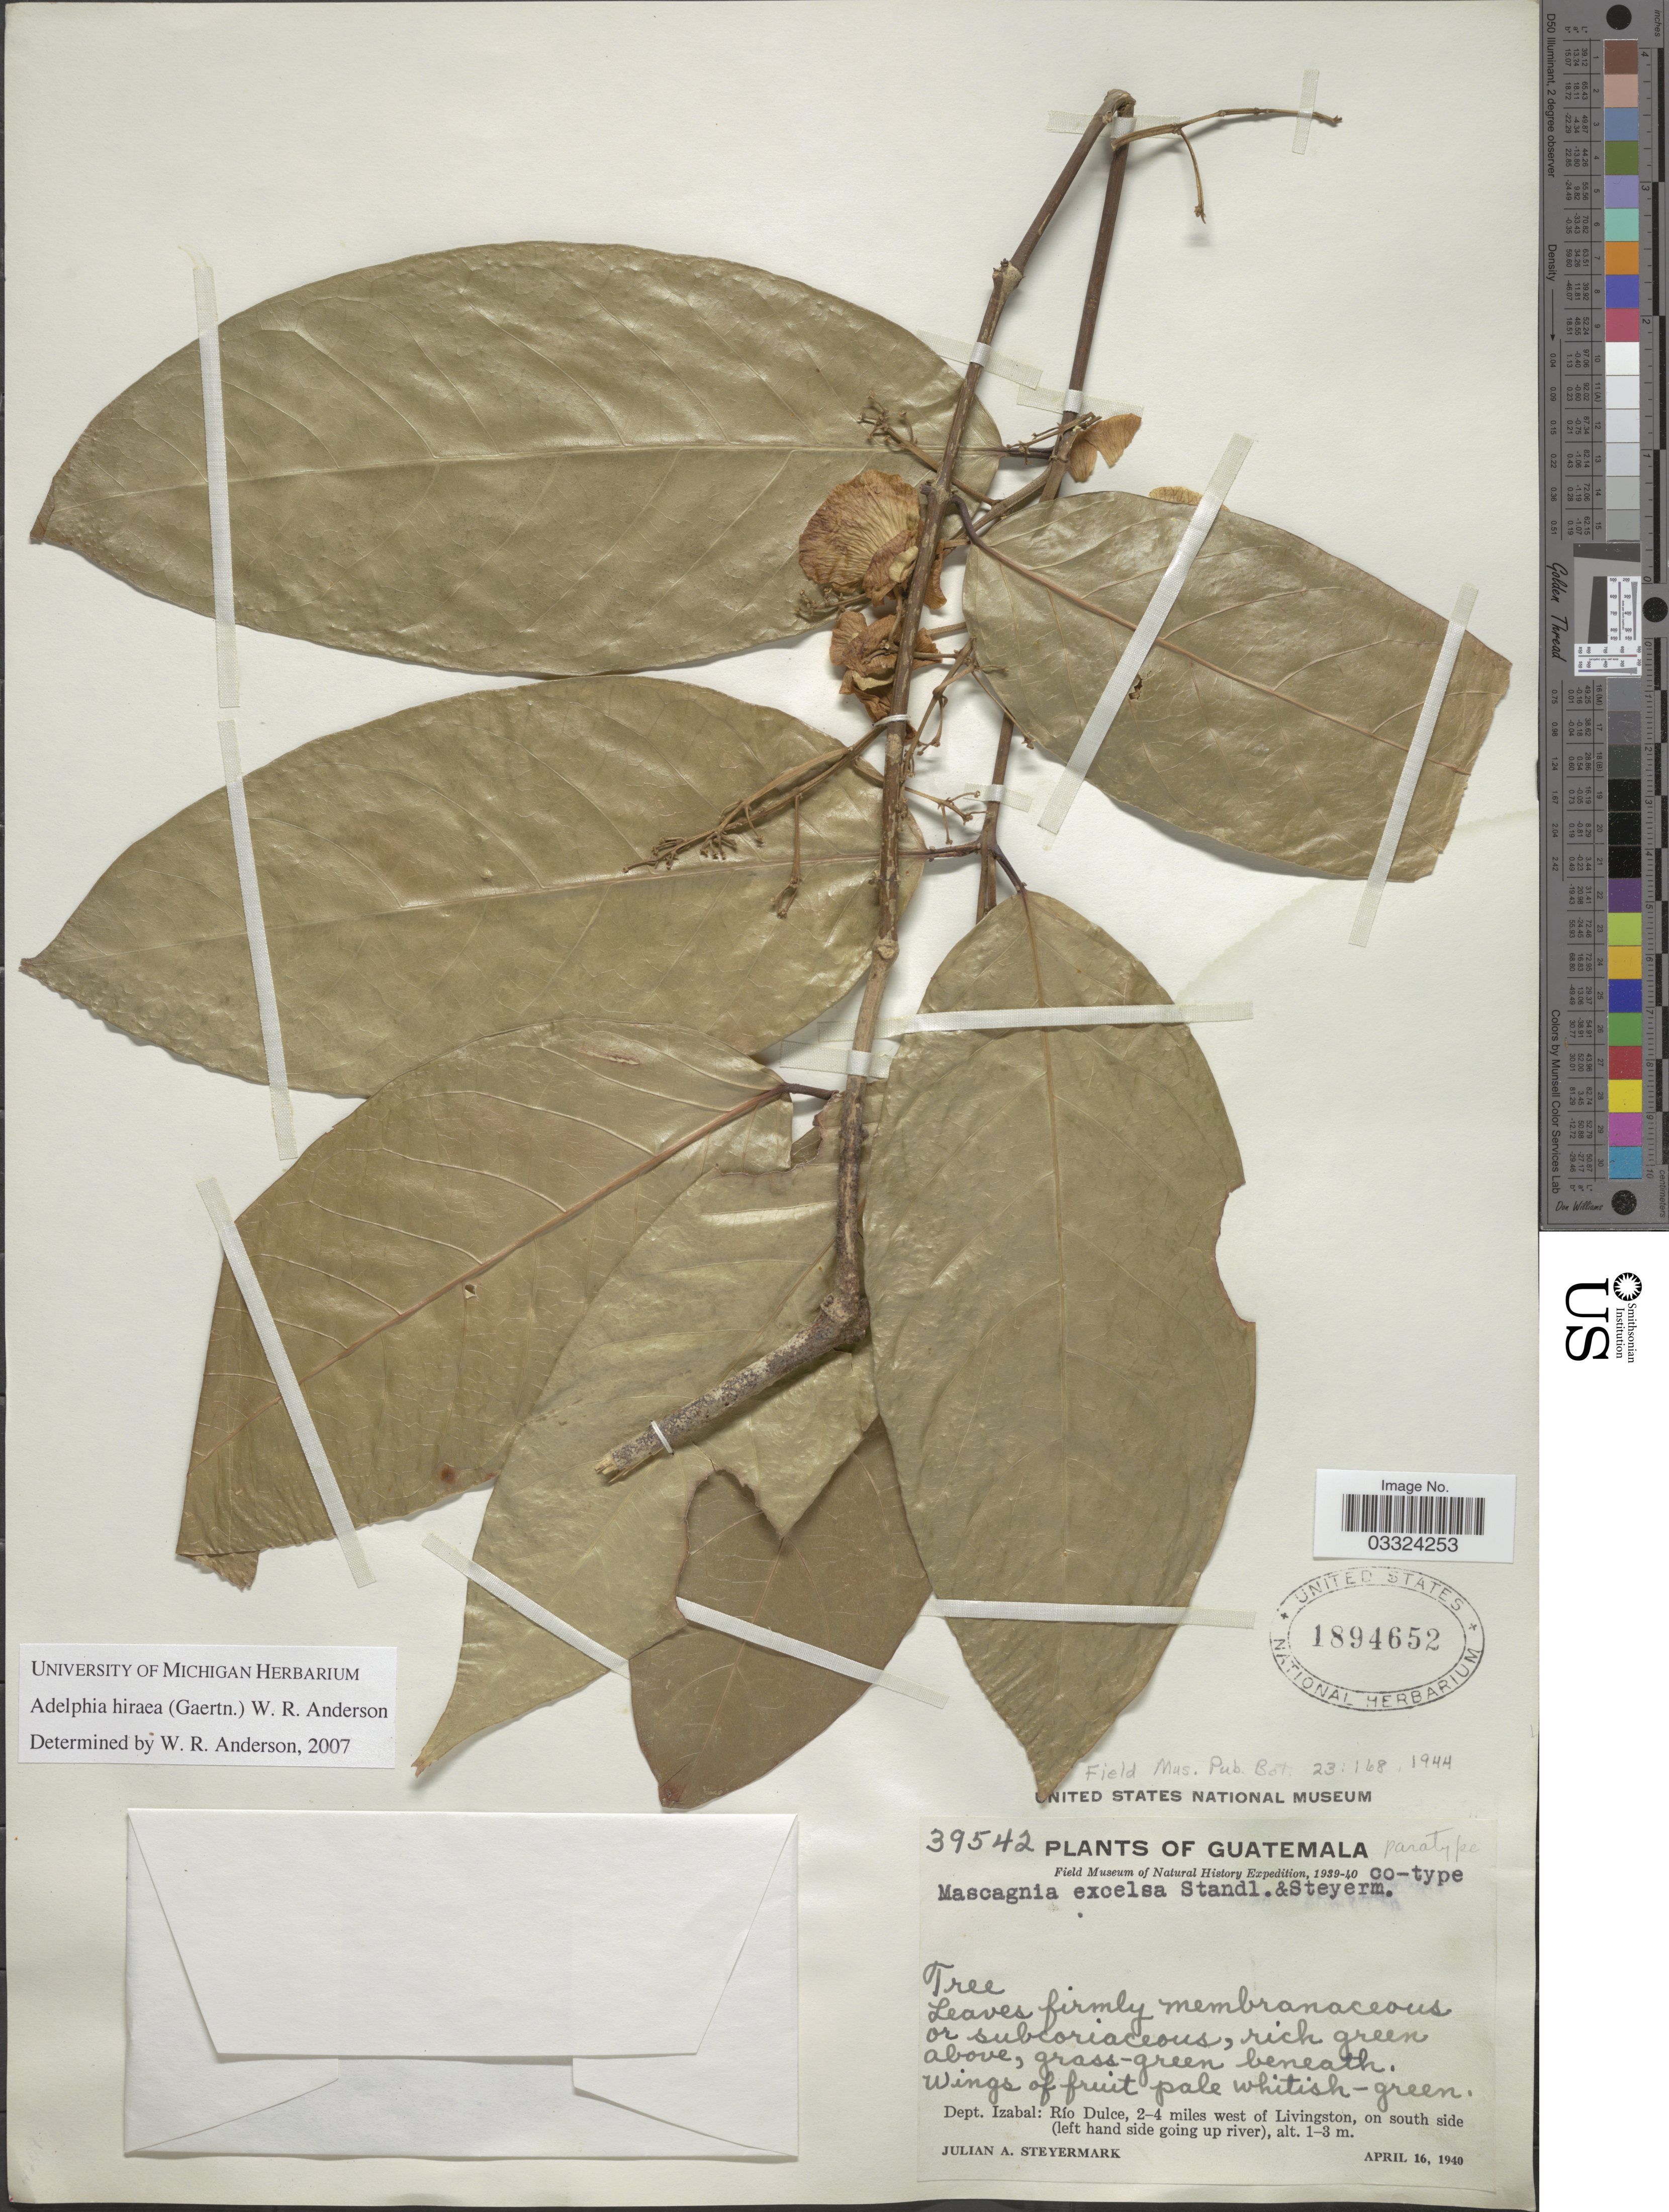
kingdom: Plantae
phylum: Tracheophyta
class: Magnoliopsida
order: Malpighiales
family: Malpighiaceae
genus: Adelphia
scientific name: Adelphia hiraea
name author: (Gaertn.) W.R. Anderson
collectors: J. Steyermark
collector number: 39542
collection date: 1940-04-16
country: Guatemala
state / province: Izabal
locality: Dept. Izabal: Río Dulce, 2-4 miles west of Livingston, on south side (left hand side going up river).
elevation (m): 1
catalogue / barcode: US 1894652